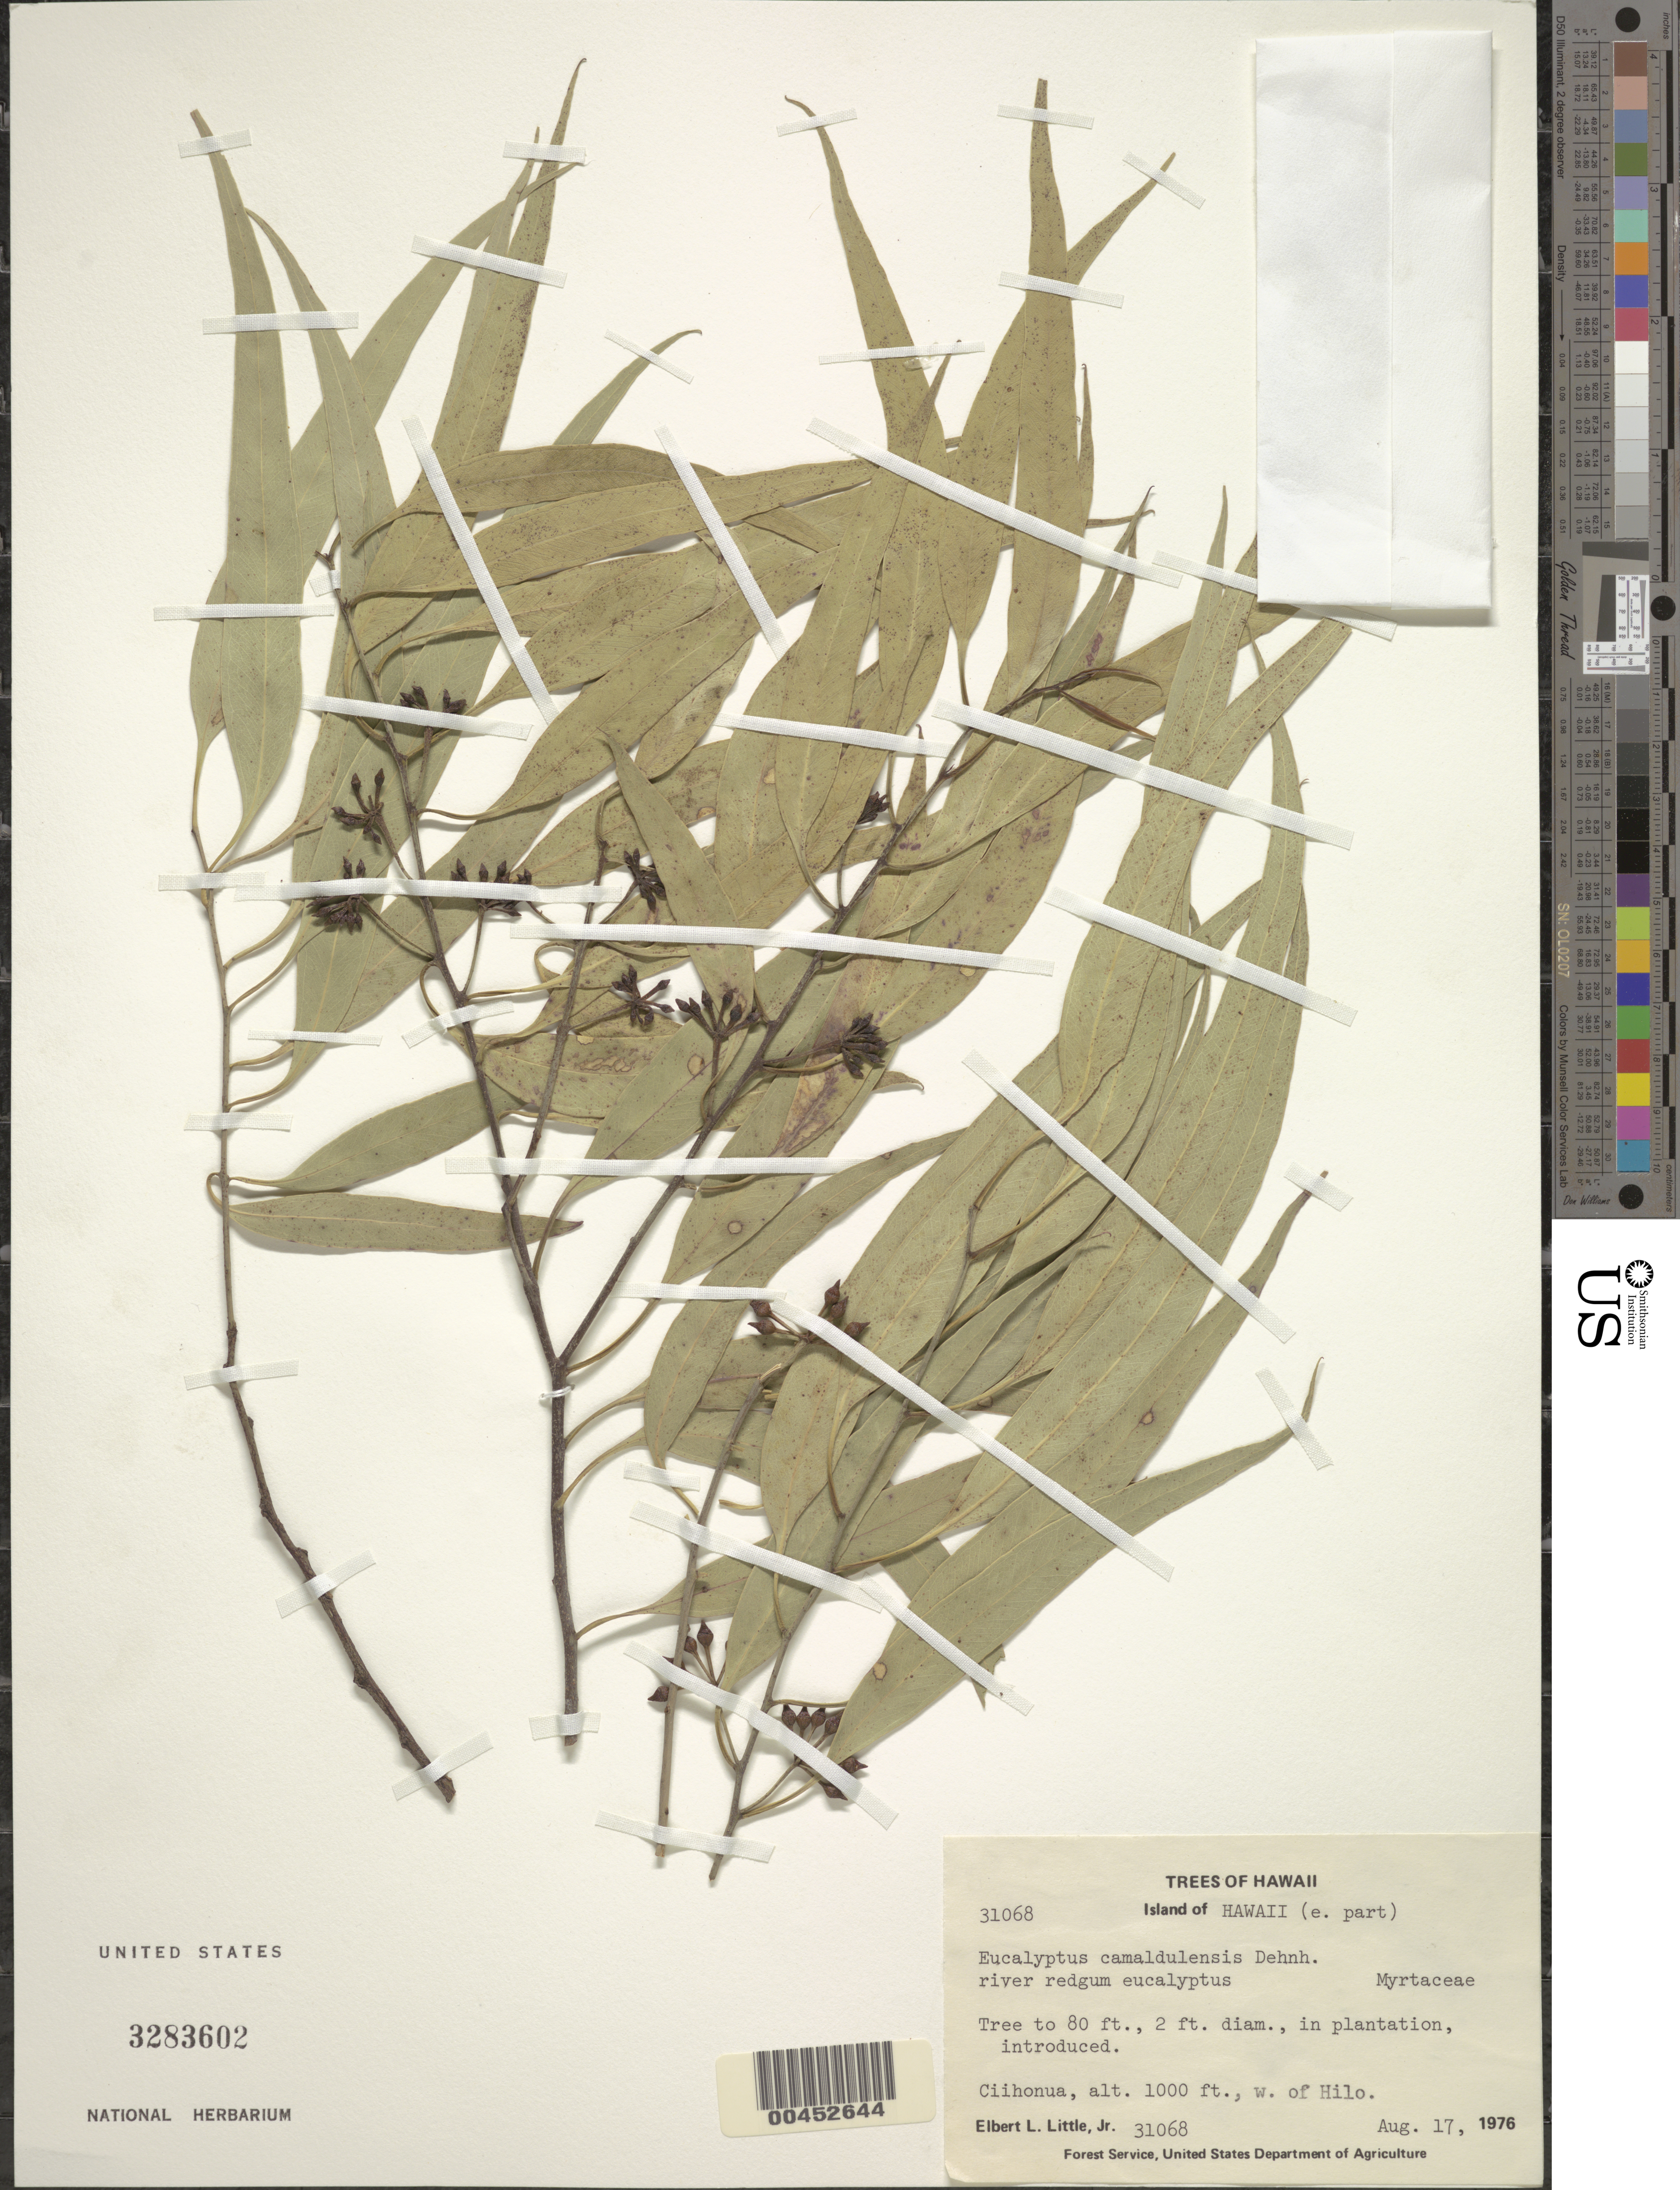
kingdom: Plantae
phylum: Tracheophyta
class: Magnoliopsida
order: Myrtales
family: Myrtaceae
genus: Eucalyptus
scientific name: Eucalyptus camaldulensis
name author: Dehnh.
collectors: E. L. Little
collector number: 31068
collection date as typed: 17 Aug 1976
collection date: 1976-08-17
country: United States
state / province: Hawaii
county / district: Hawaii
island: Hawaii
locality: E part of Hawaii, Ciihonua, W of Hilo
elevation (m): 305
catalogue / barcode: US 3283602